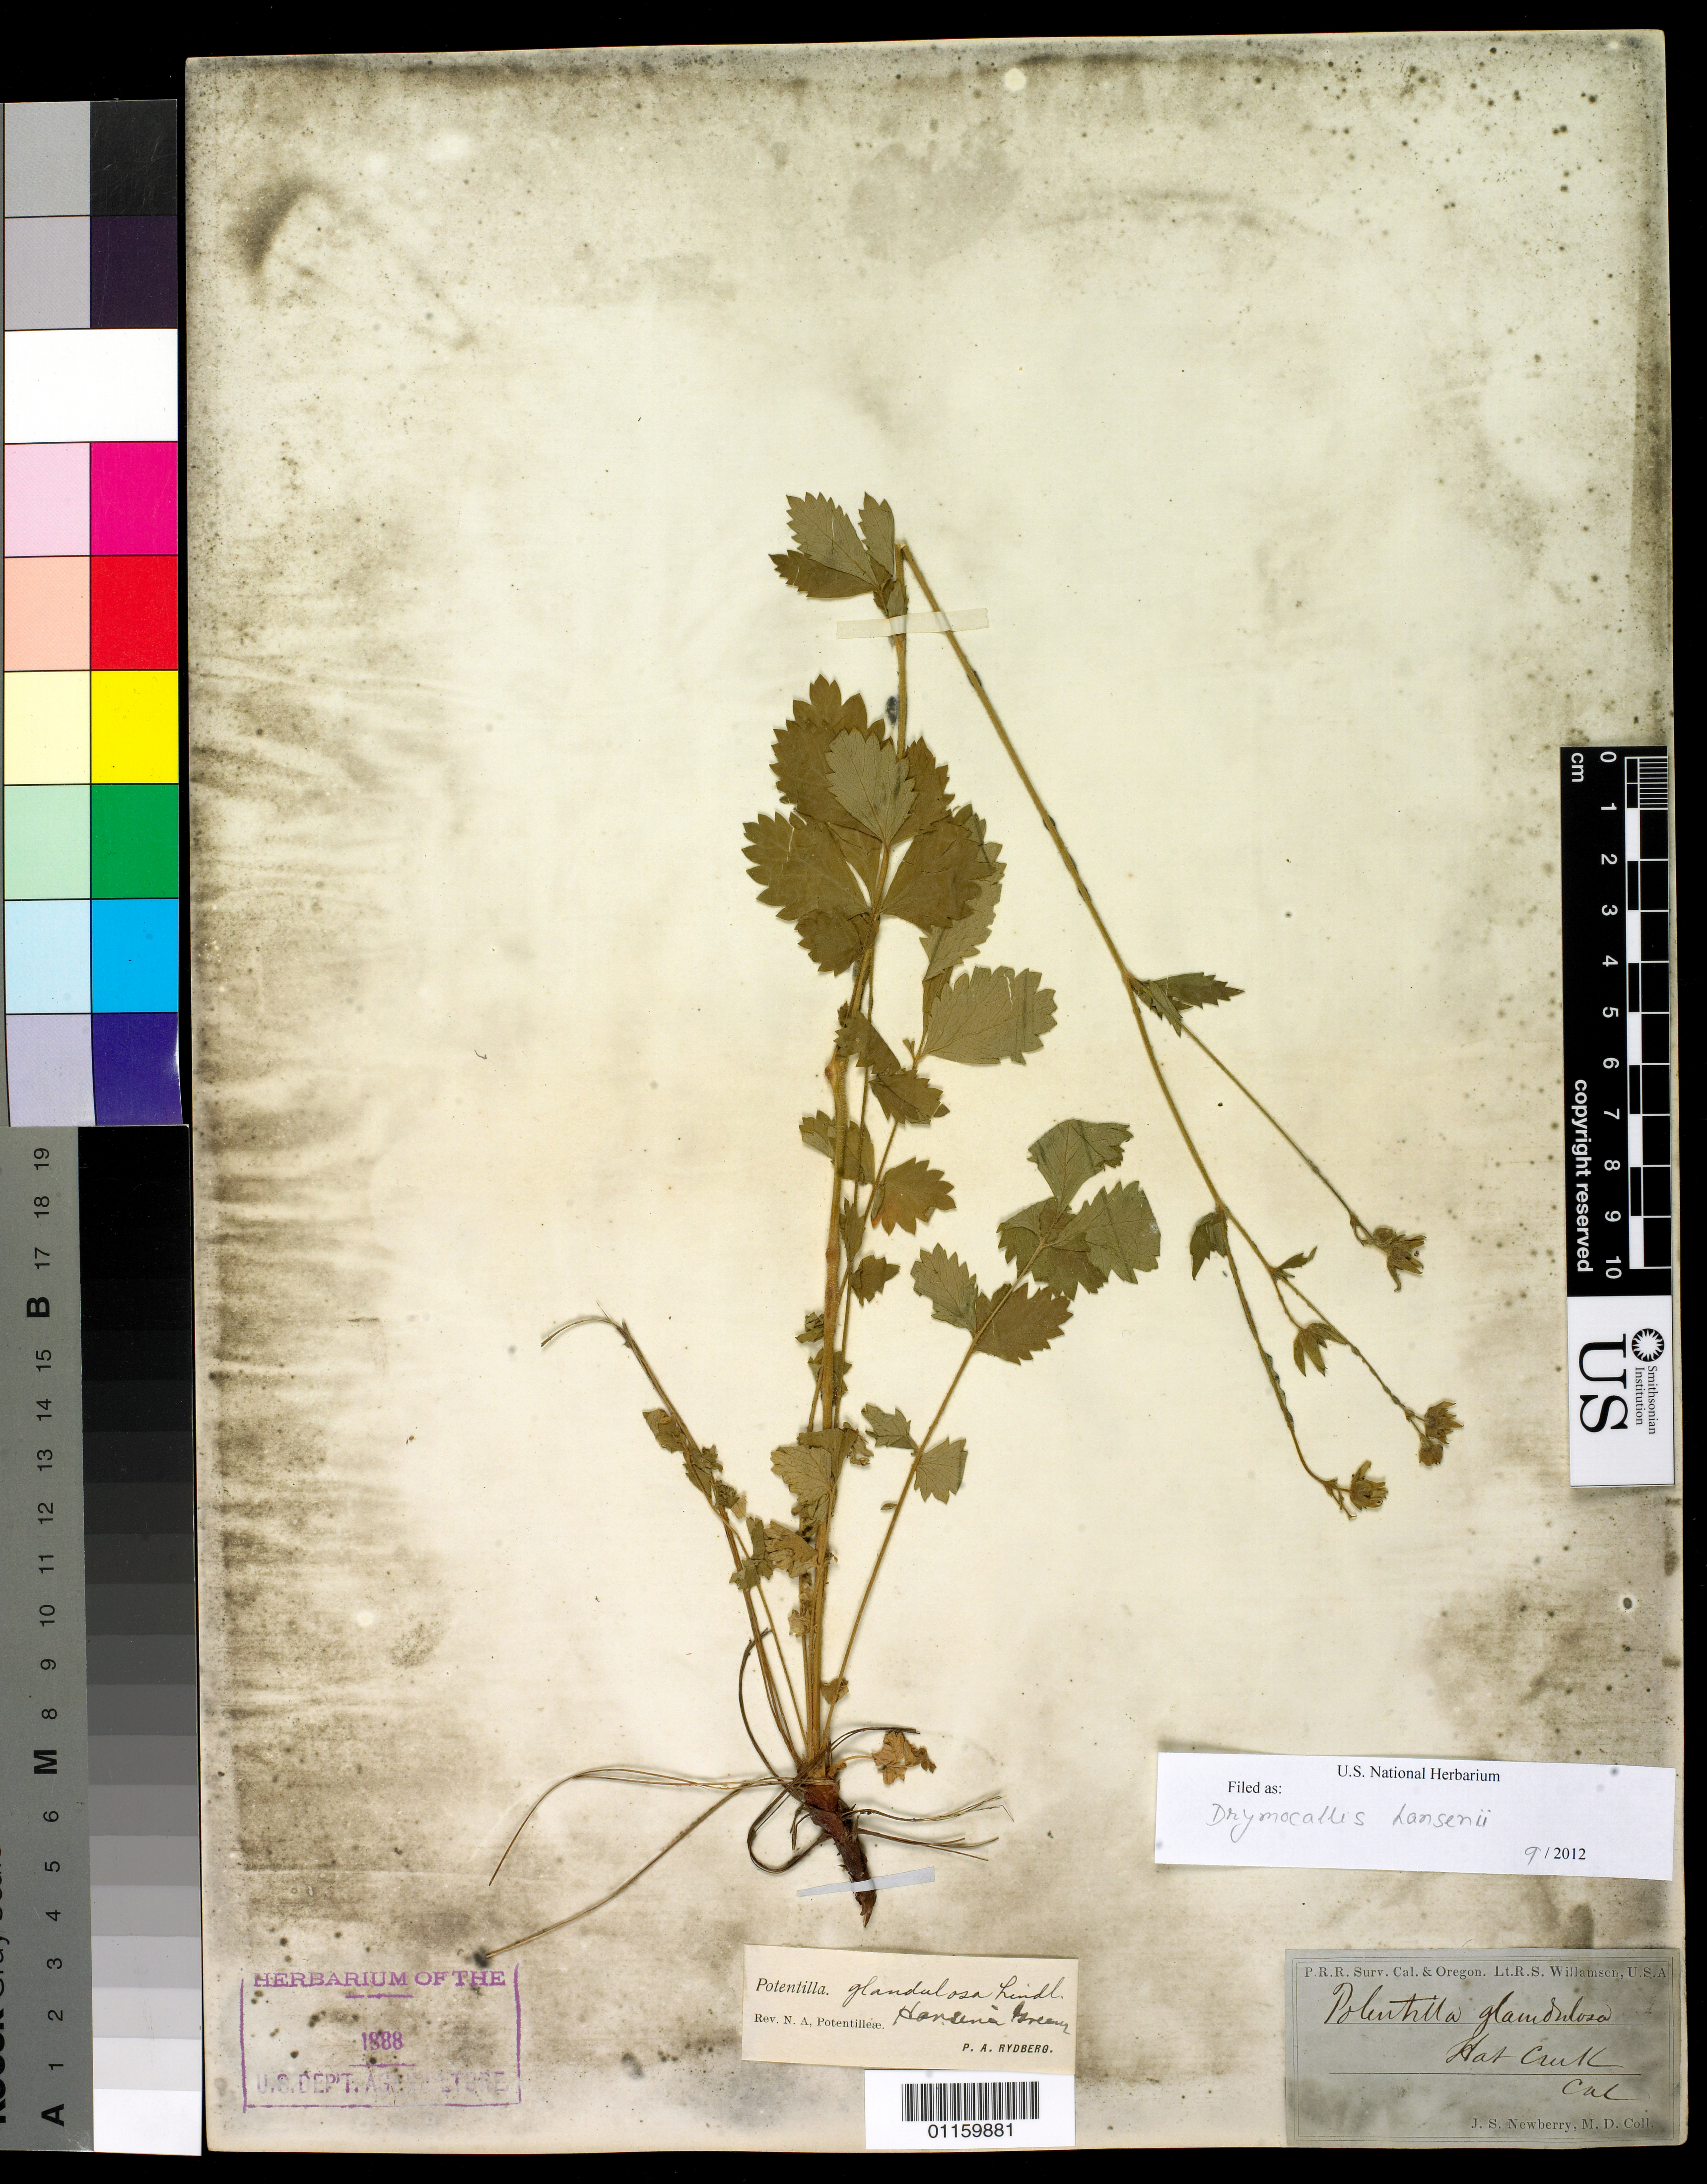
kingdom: Plantae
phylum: Tracheophyta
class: Magnoliopsida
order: Rosales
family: Rosaceae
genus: Drymocallis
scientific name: Drymocallis hansenii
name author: (Greene) Rydb.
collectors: J. S. Newberry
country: United States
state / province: California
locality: Hot Creek